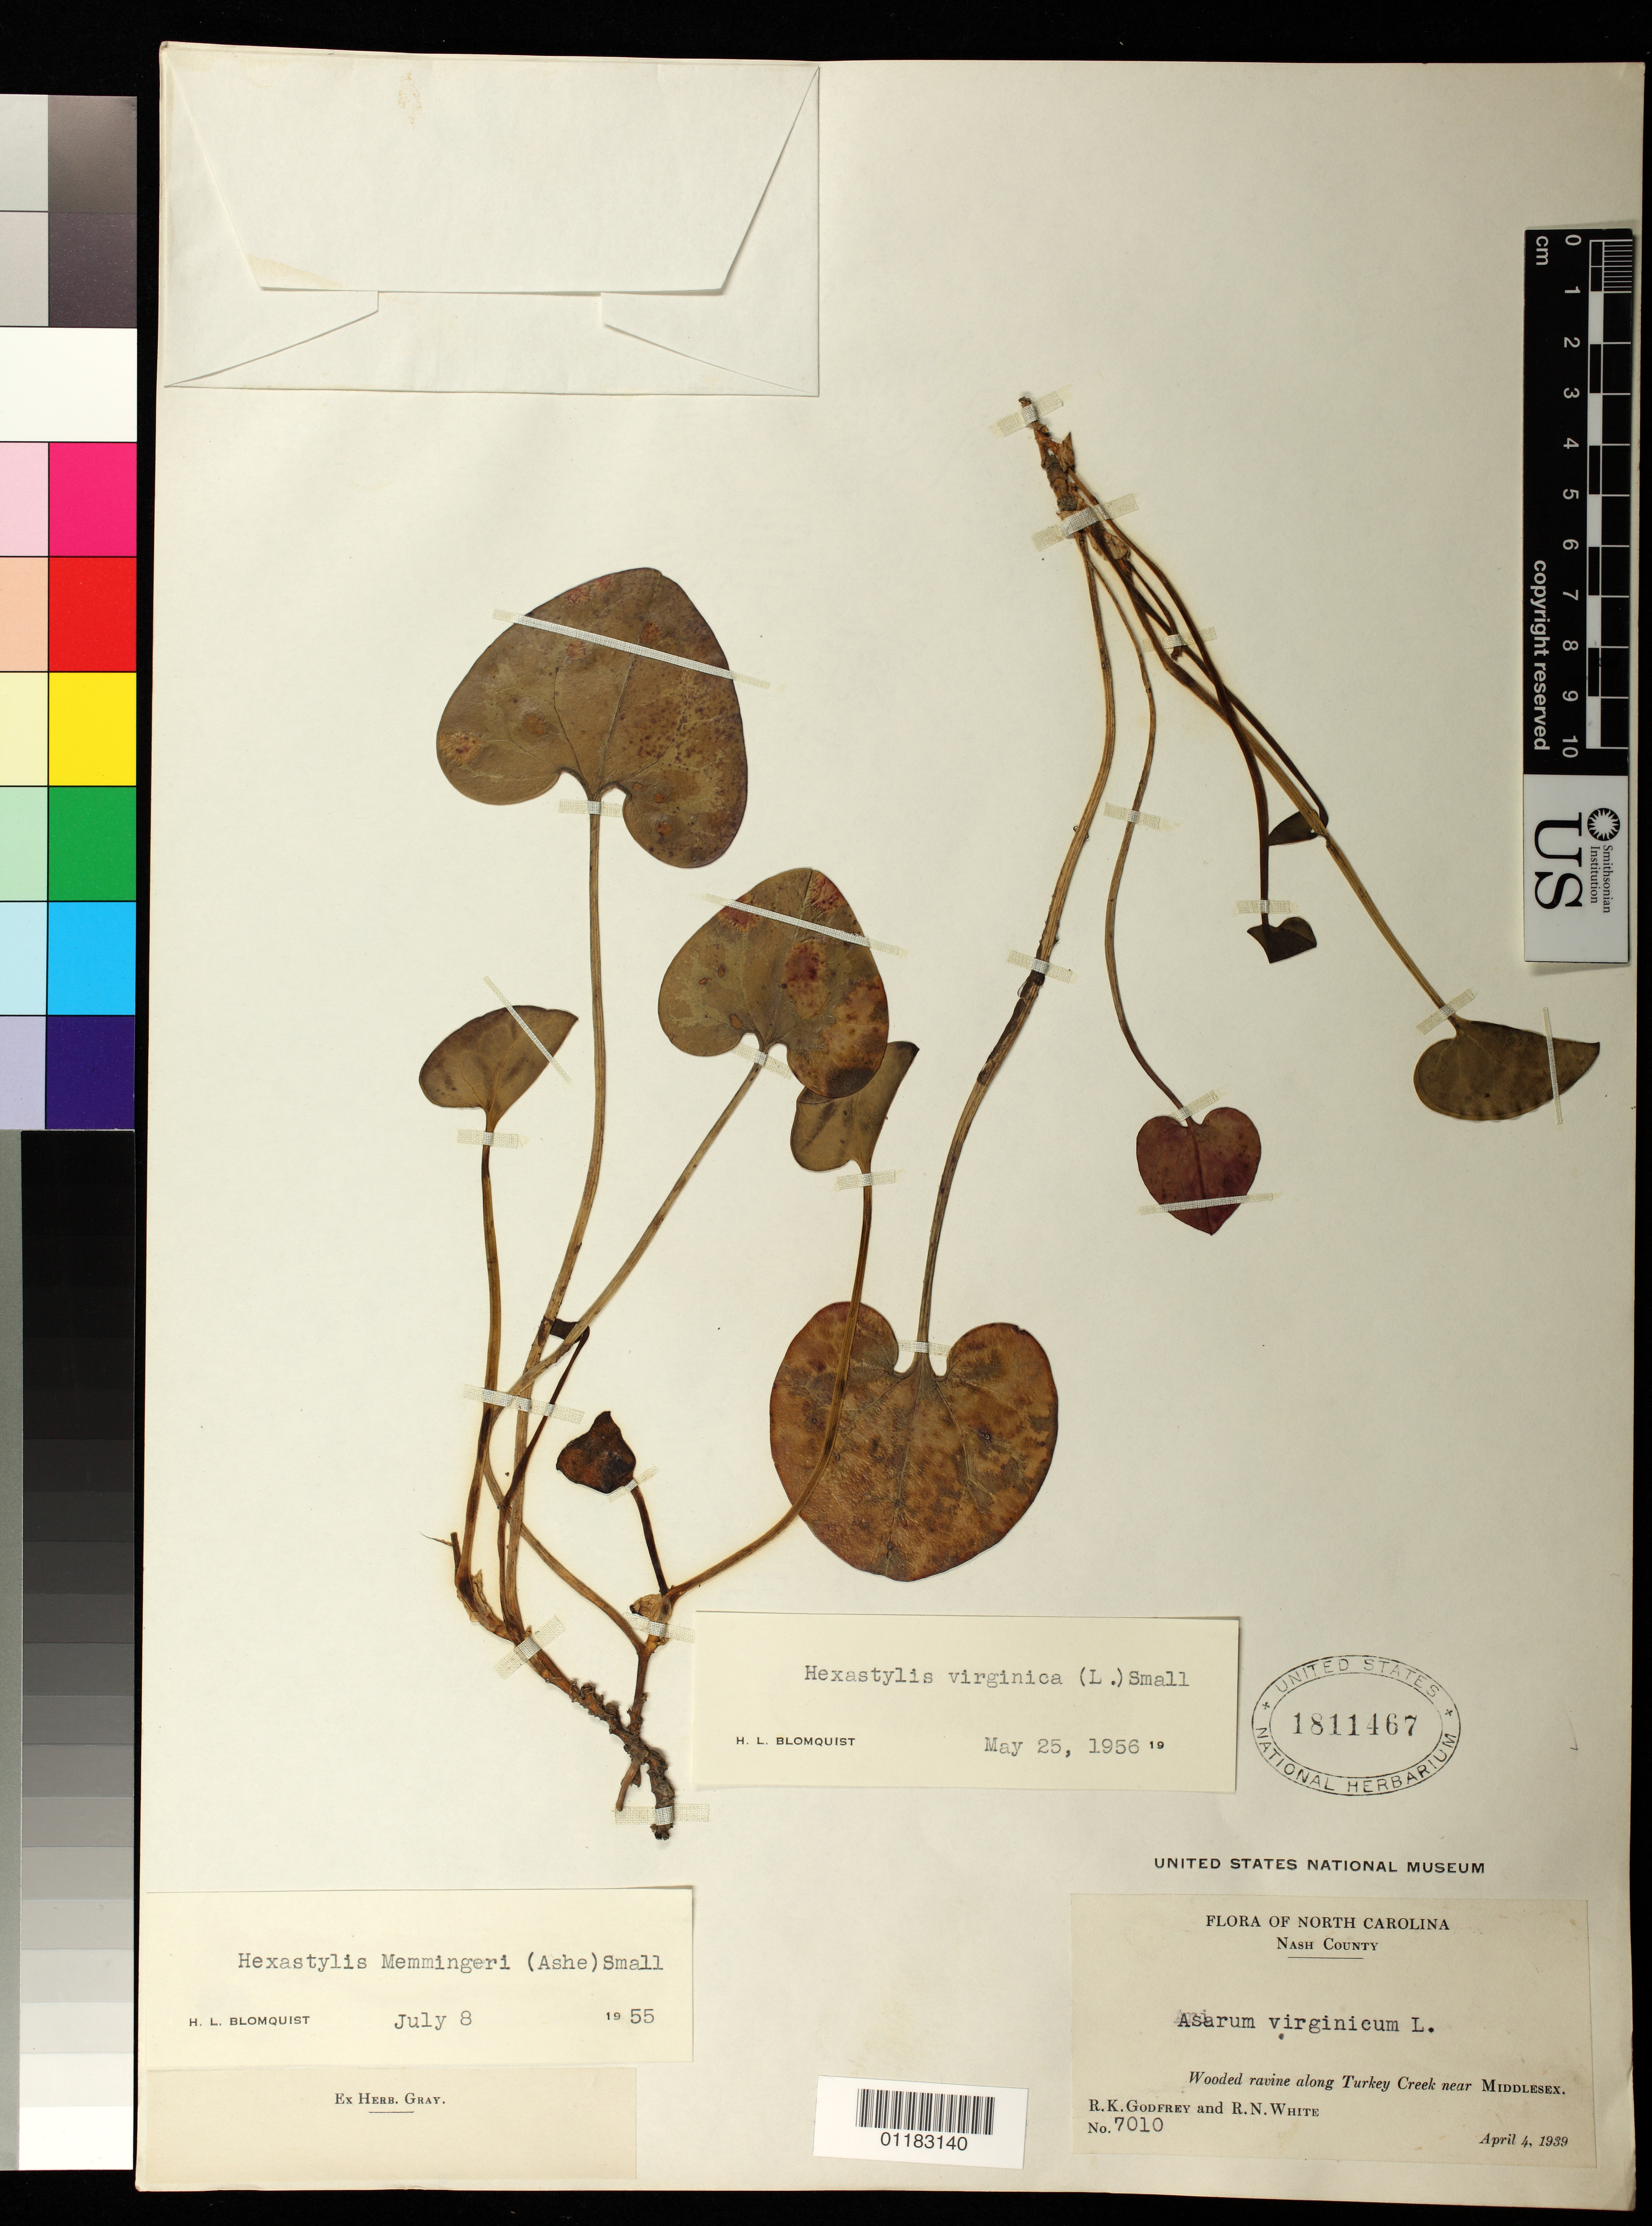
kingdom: Plantae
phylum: Tracheophyta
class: Magnoliopsida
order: Piperales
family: Aristolochiaceae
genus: Hexastylis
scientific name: Hexastylis virginica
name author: (L.) Small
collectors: R. K. Godfrey & R. N. White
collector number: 7010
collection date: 1939-04-04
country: United States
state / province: North Carolina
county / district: Nash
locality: Wooded ravine along Turkey Creek, near Middlesex, Nash County.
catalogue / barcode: US 1811467